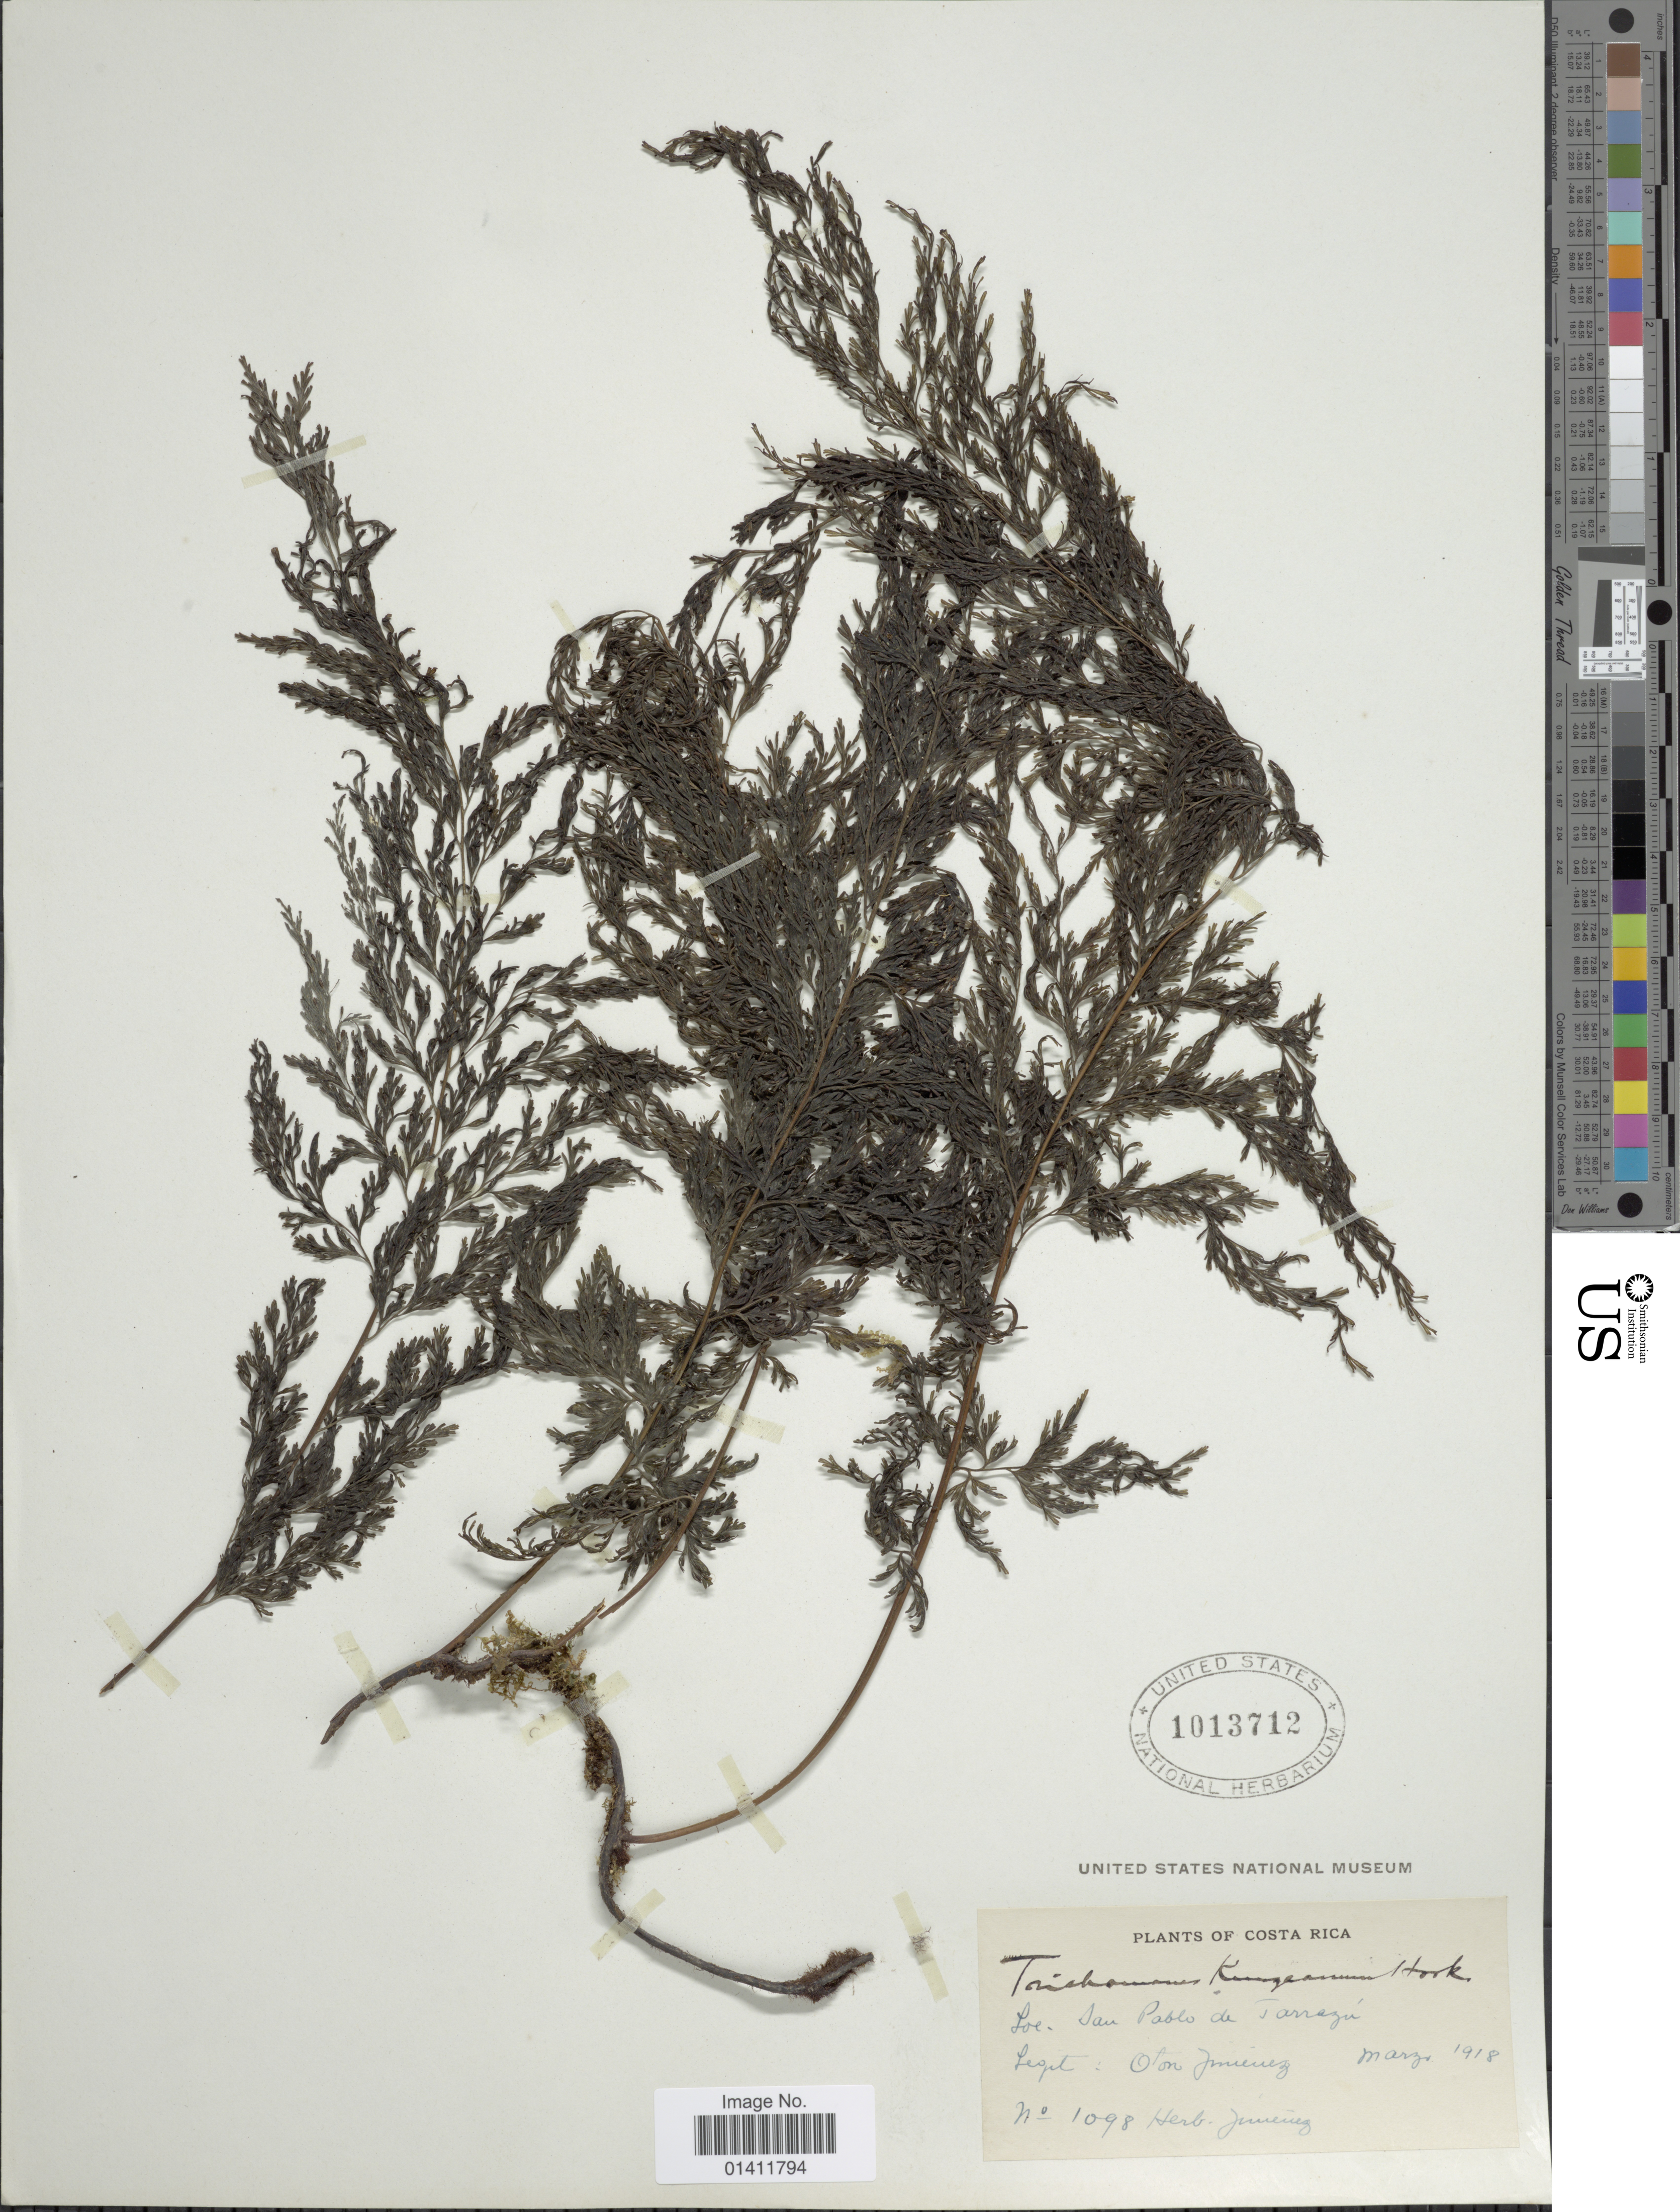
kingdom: Plantae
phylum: Tracheophyta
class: Polypodiopsida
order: Hymenophyllales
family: Hymenophyllaceae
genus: Vandenboschia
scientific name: Vandenboschia radicans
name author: (Sw.) Copel.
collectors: O. Jimenez L.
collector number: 1098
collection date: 1918-03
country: Costa Rica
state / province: San José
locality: San Pablo de Tarrazú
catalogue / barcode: US 1013712